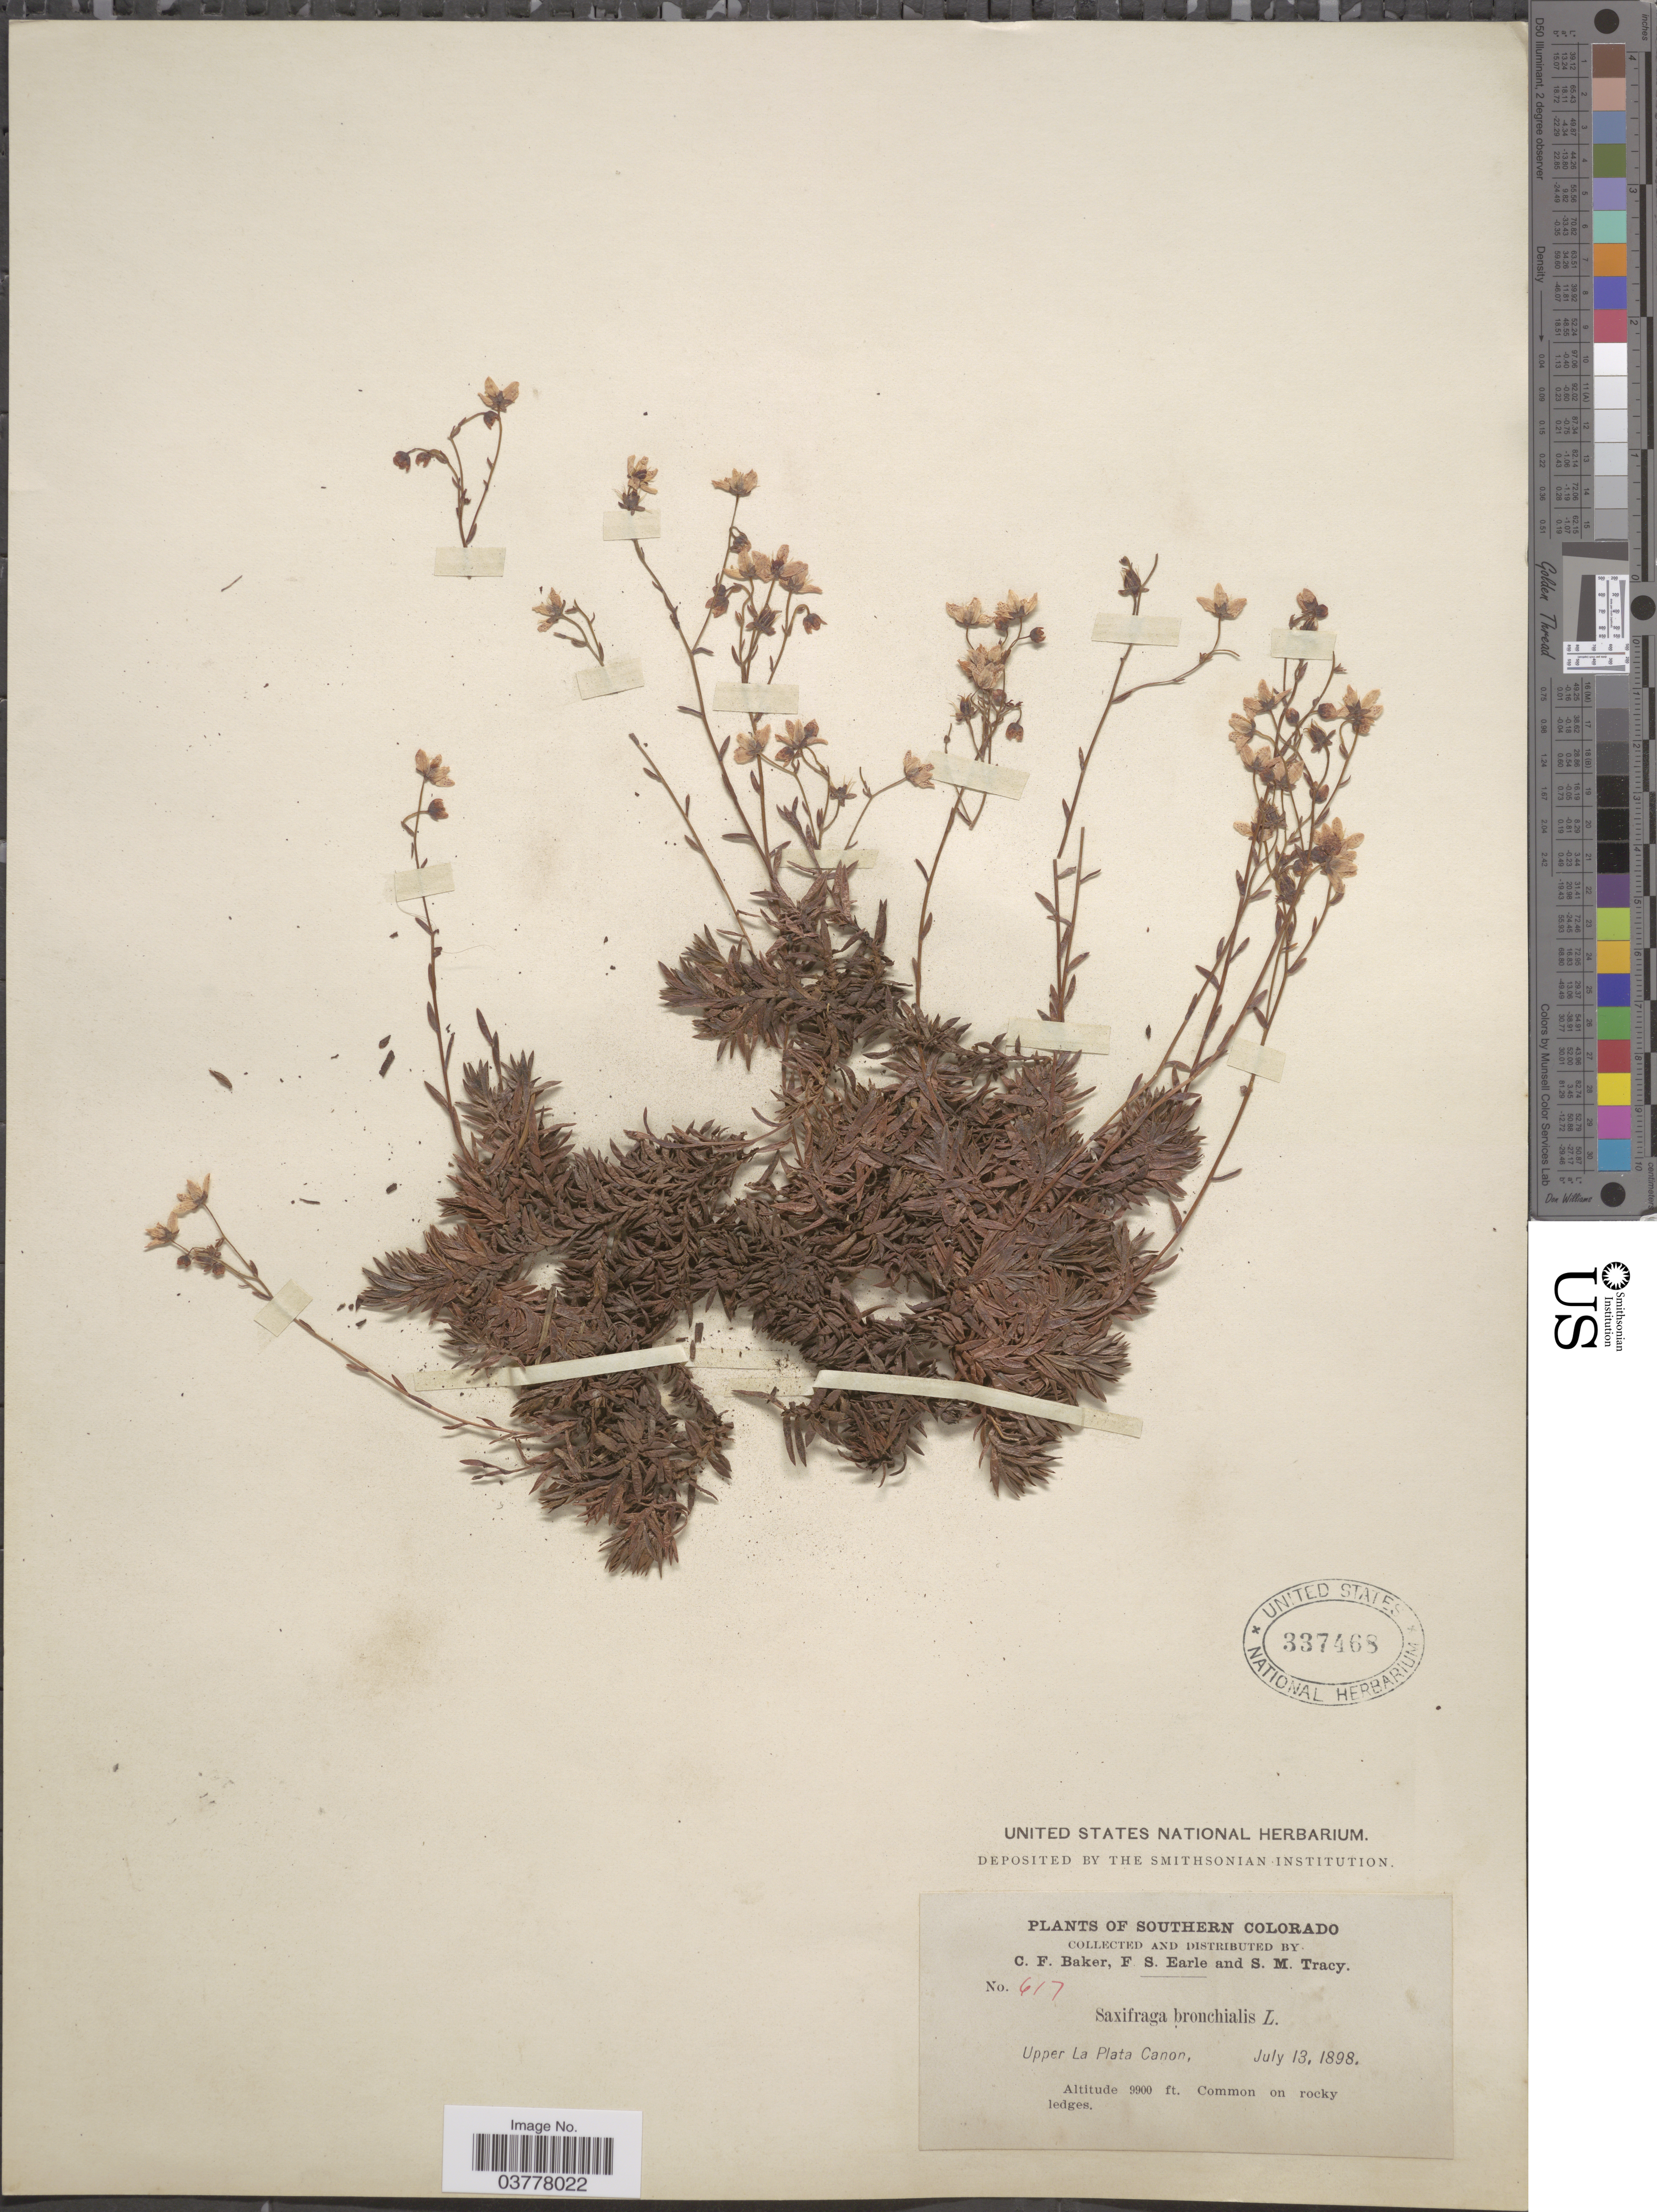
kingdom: Plantae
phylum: Tracheophyta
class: Magnoliopsida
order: Saxifragales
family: Saxifragaceae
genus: Saxifraga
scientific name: Saxifraga bronchialis subsp. austromontana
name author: (Wiegand) Piper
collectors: C. F. Baker, F. S. Earle & S. M. Tracy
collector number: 617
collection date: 1898-07-13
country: United States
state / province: Colorado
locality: Southern Colorado. Upper La Plata Canon.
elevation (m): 3018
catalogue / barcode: US 337468